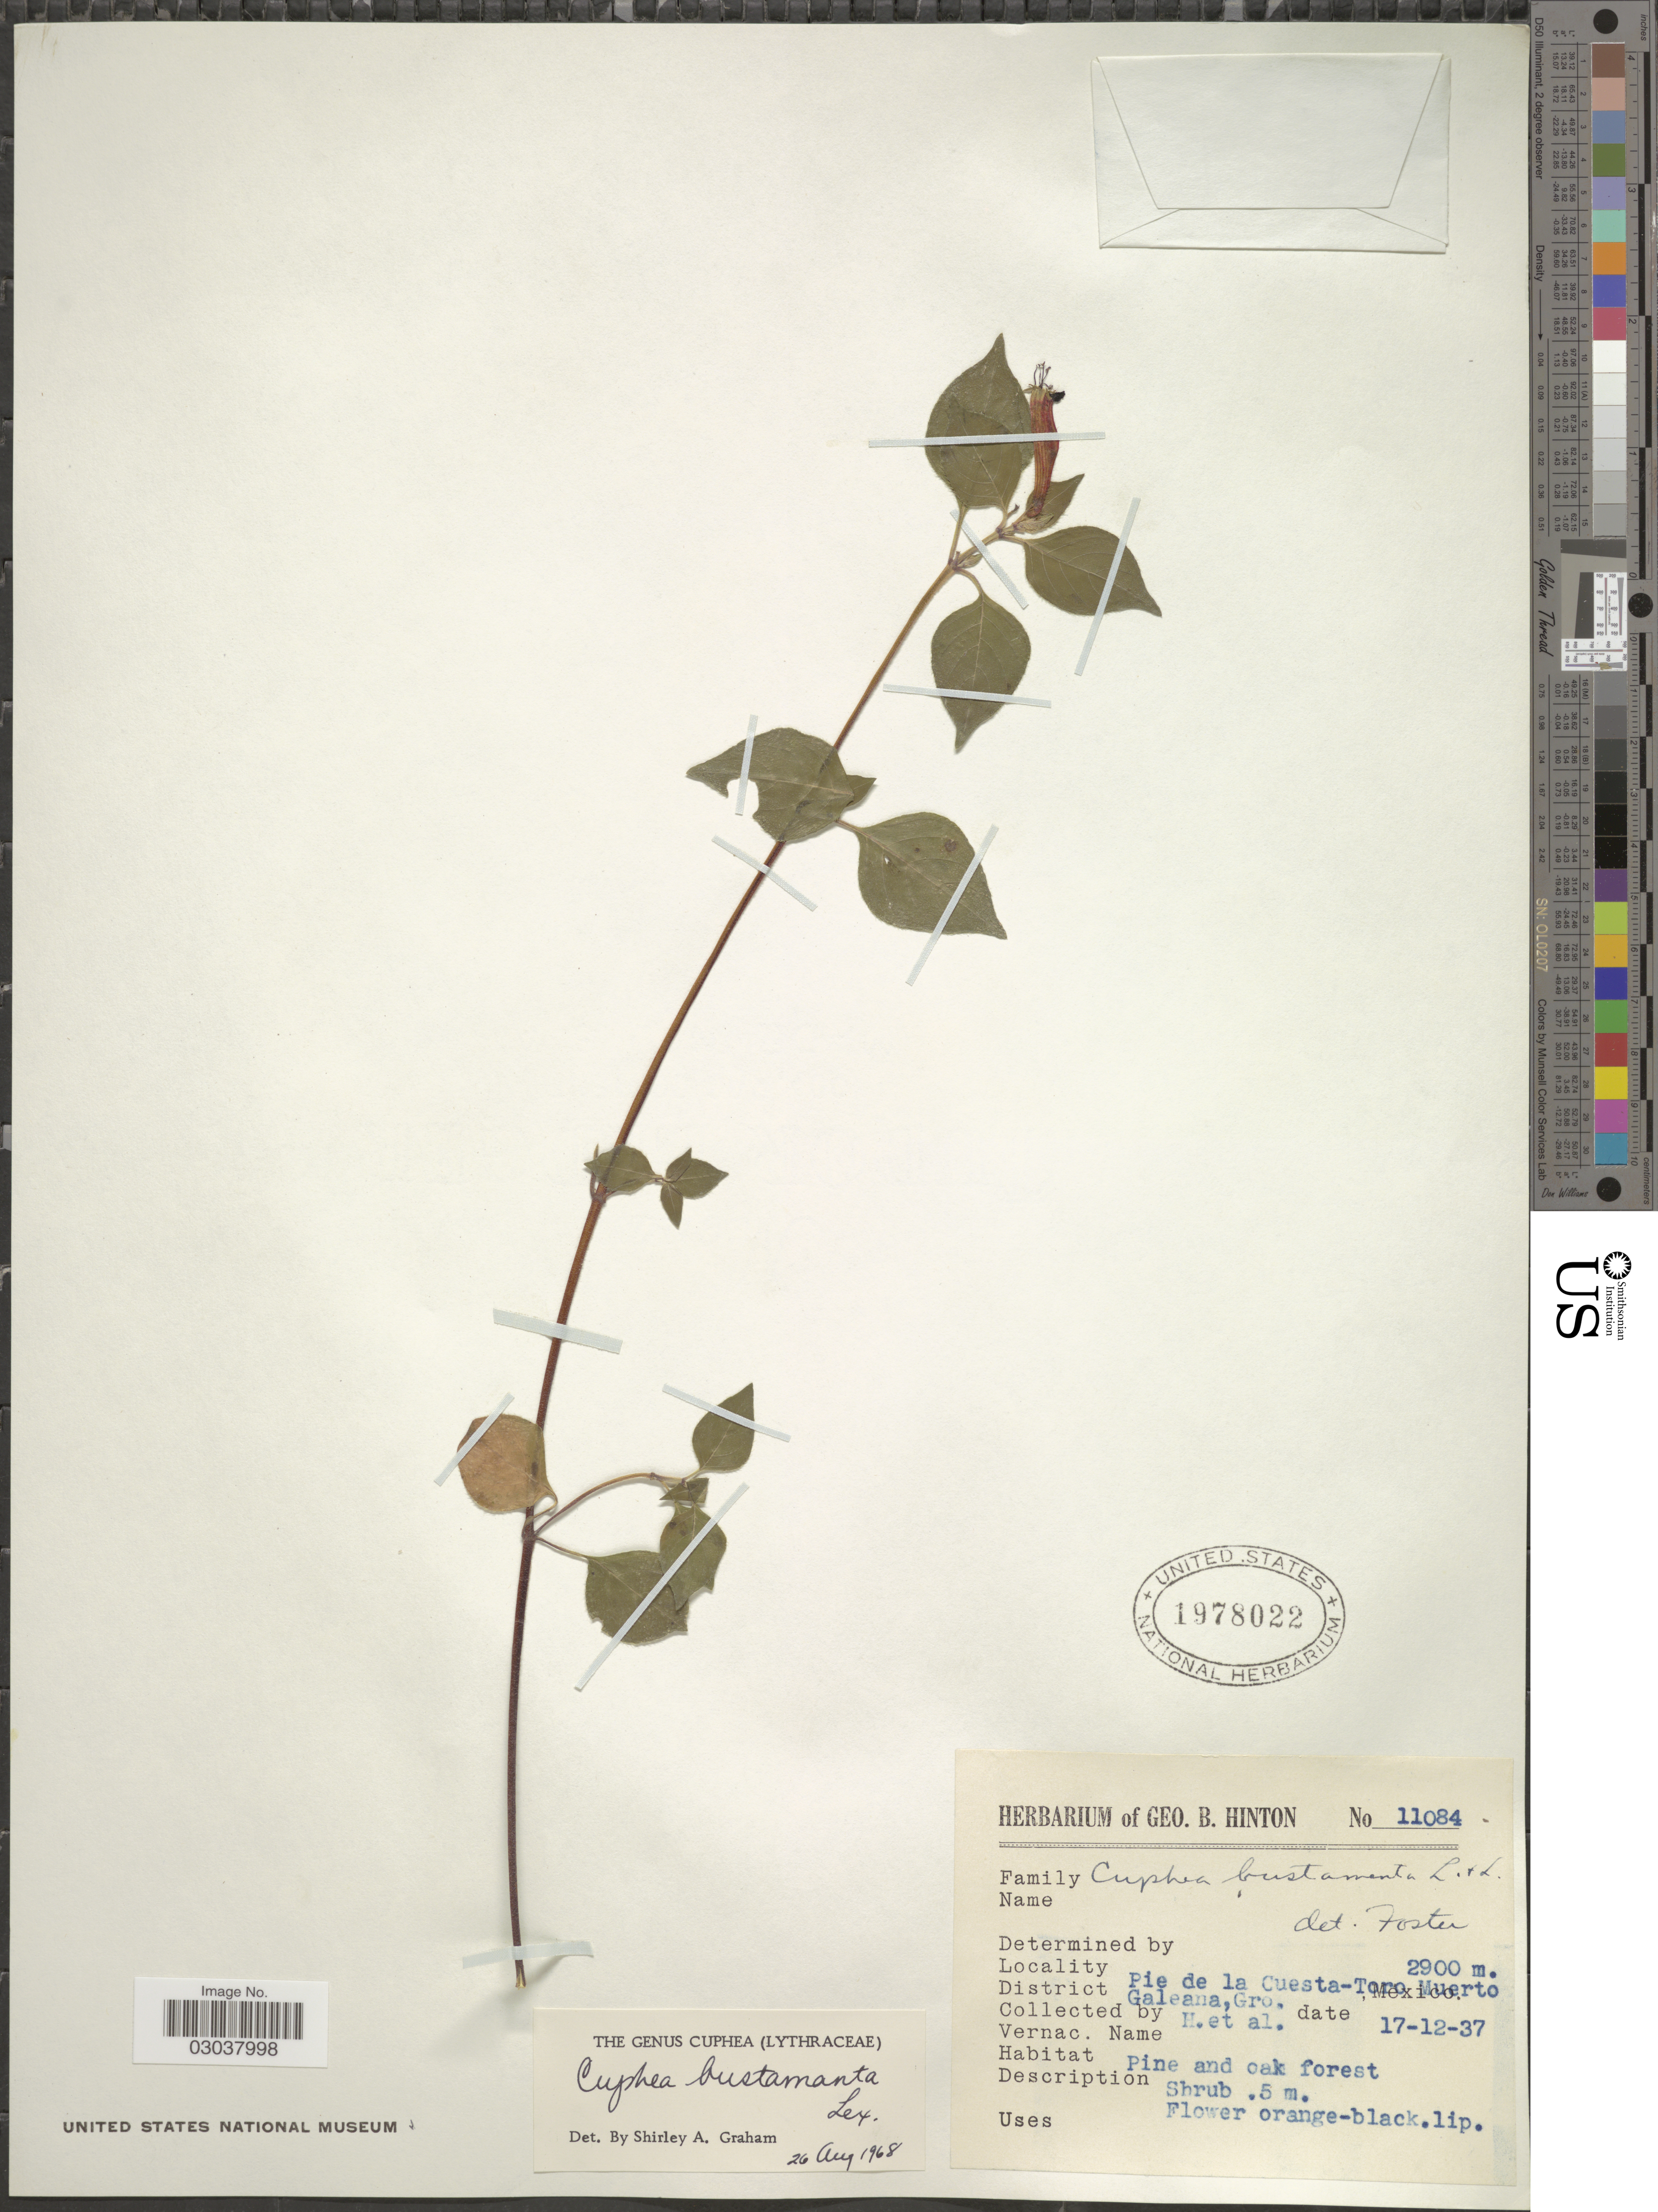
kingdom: Plantae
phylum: Tracheophyta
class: Magnoliopsida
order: Myrtales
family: Lythraceae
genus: Cuphea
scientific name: Cuphea bustamanta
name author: Lex.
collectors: G. B. Hinton & et al.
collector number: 11084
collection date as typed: Transcribed d/m/y: 17/12/37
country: Mexico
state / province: Guerrero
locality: Pie de la Cuesta-Toro Muerto. District Galeana, Gro.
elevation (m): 2900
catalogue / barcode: US 1978022